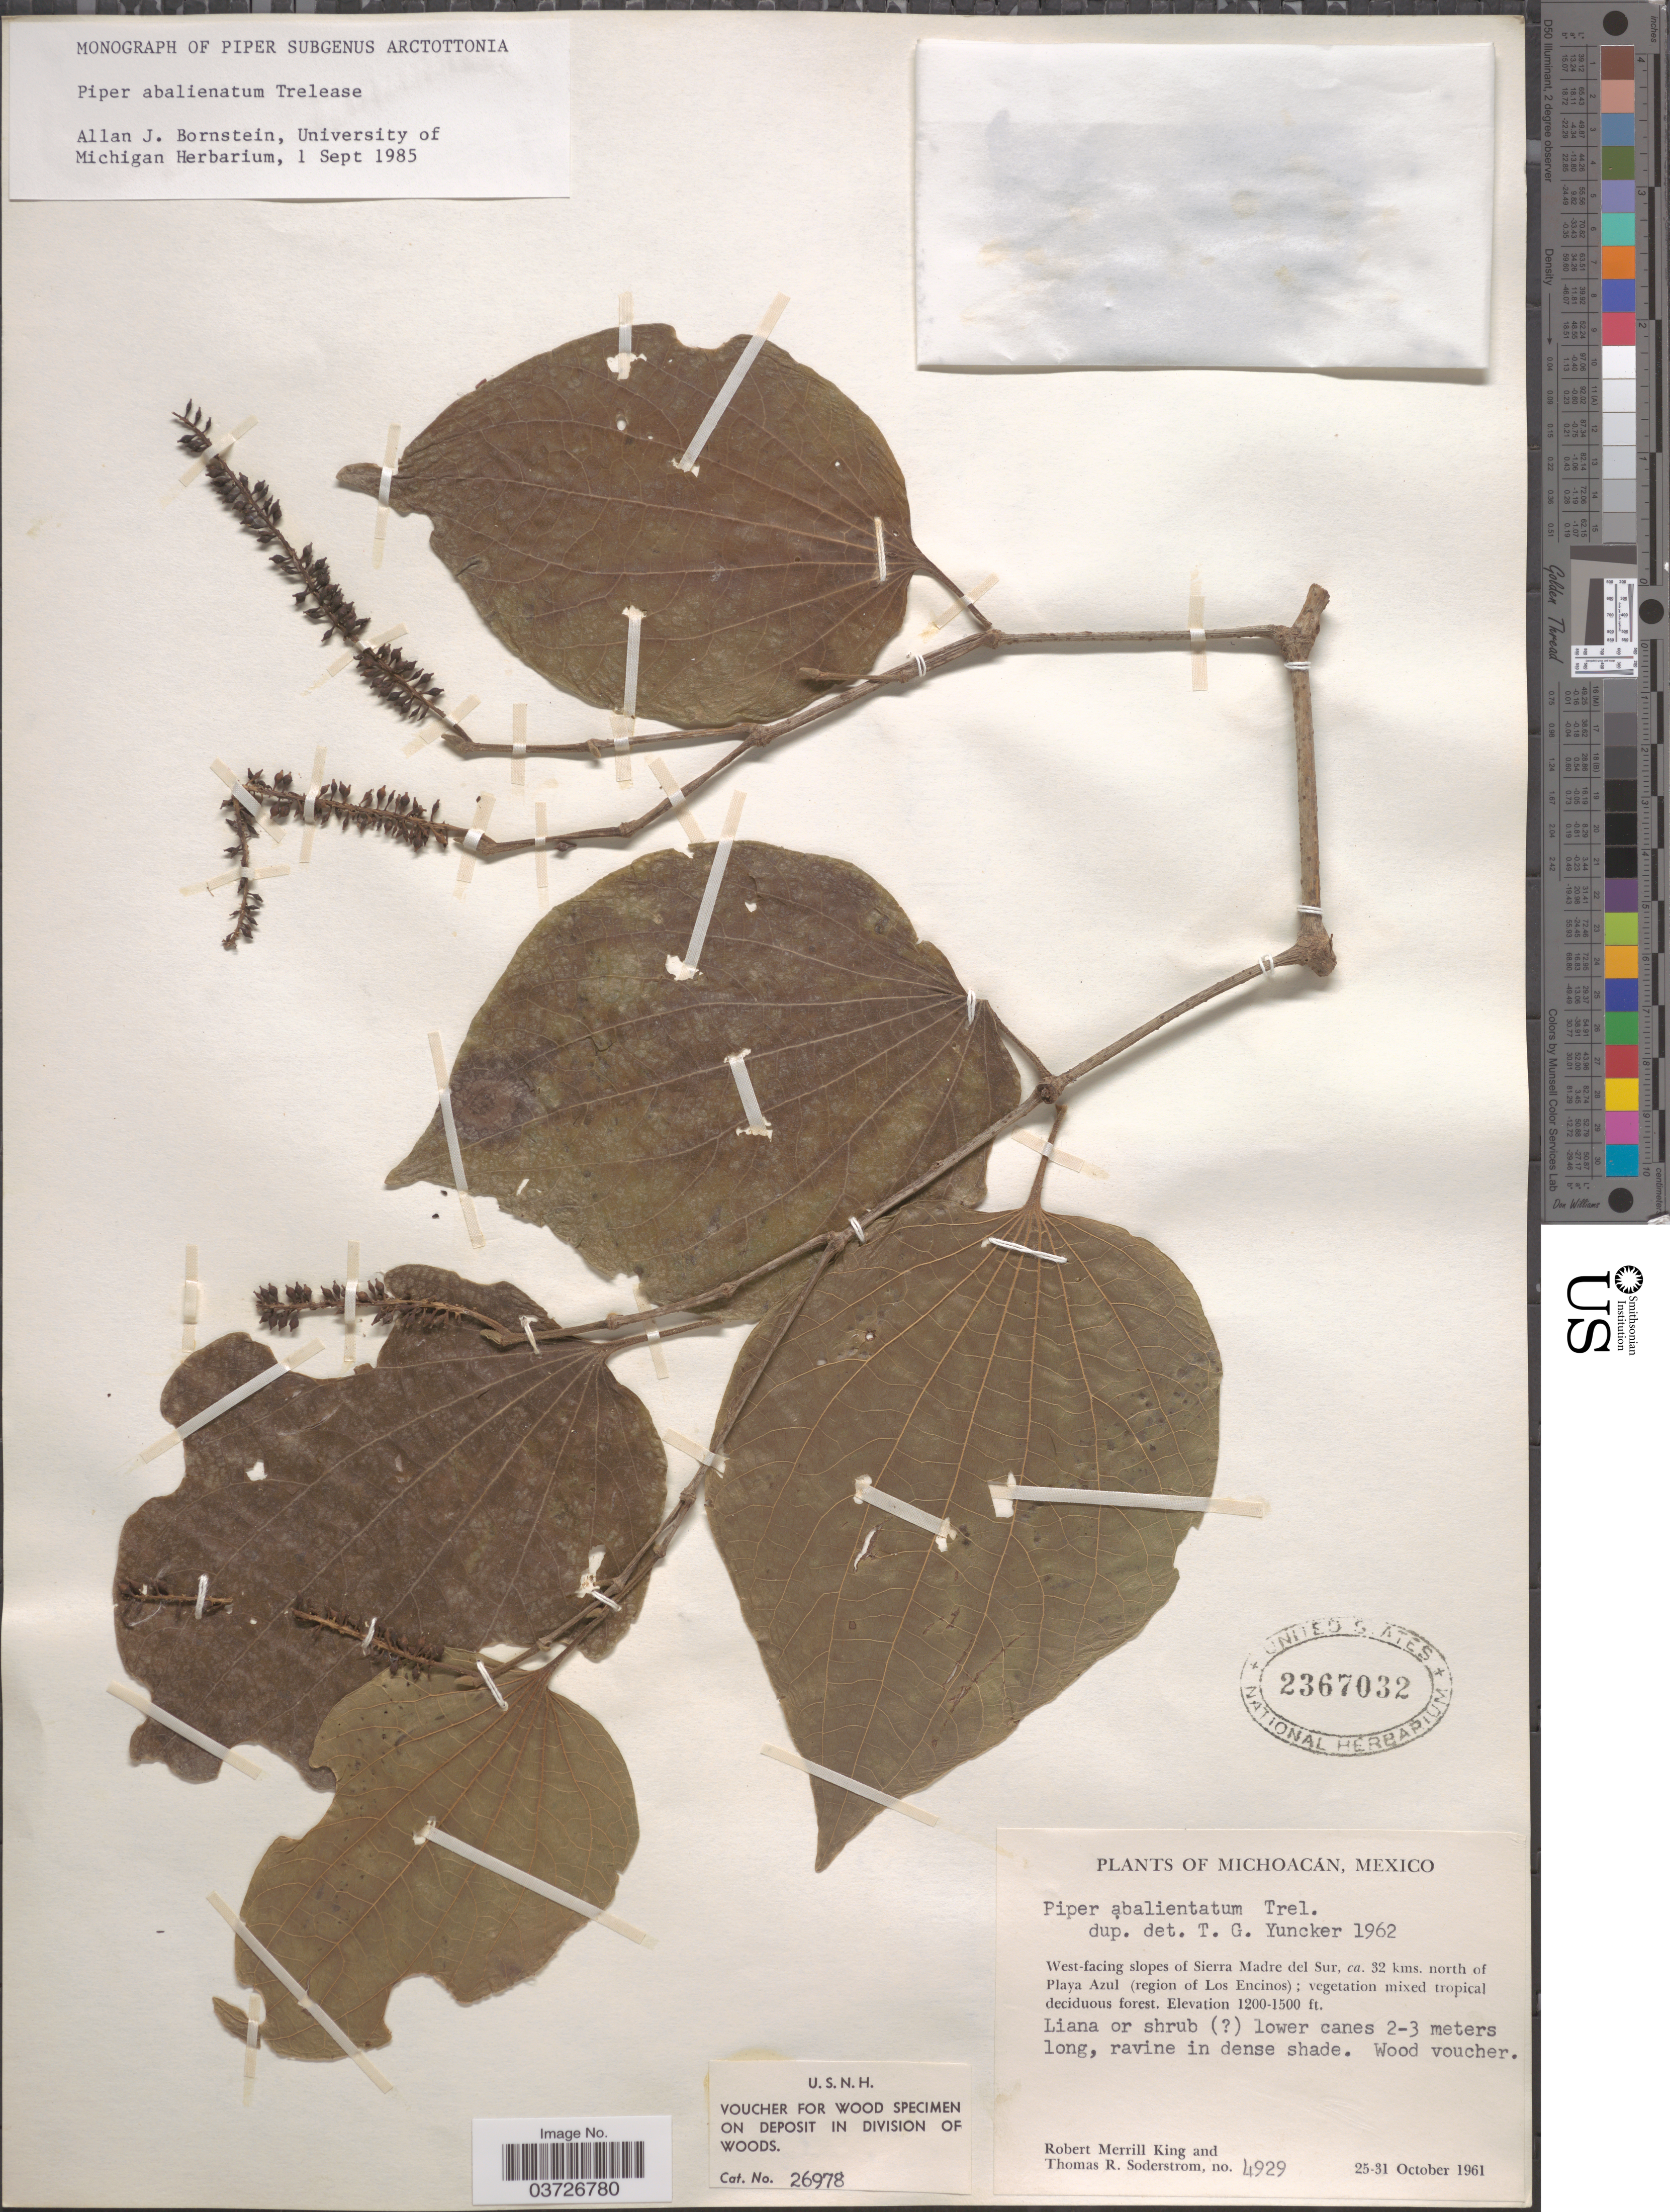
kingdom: Plantae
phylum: Tracheophyta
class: Magnoliopsida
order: Piperales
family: Piperaceae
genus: Piper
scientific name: Piper abalienatum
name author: Trel.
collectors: R. M. King & T. R. Soderstrom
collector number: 4929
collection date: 1961-10-25/1961-10-31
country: Mexico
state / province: Michoacán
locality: West-facing slopes of Sierra Madre del Sur, ca. 32 kms. north of Playa Azul (region of Los Encinos).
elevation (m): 366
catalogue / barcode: US 2367032